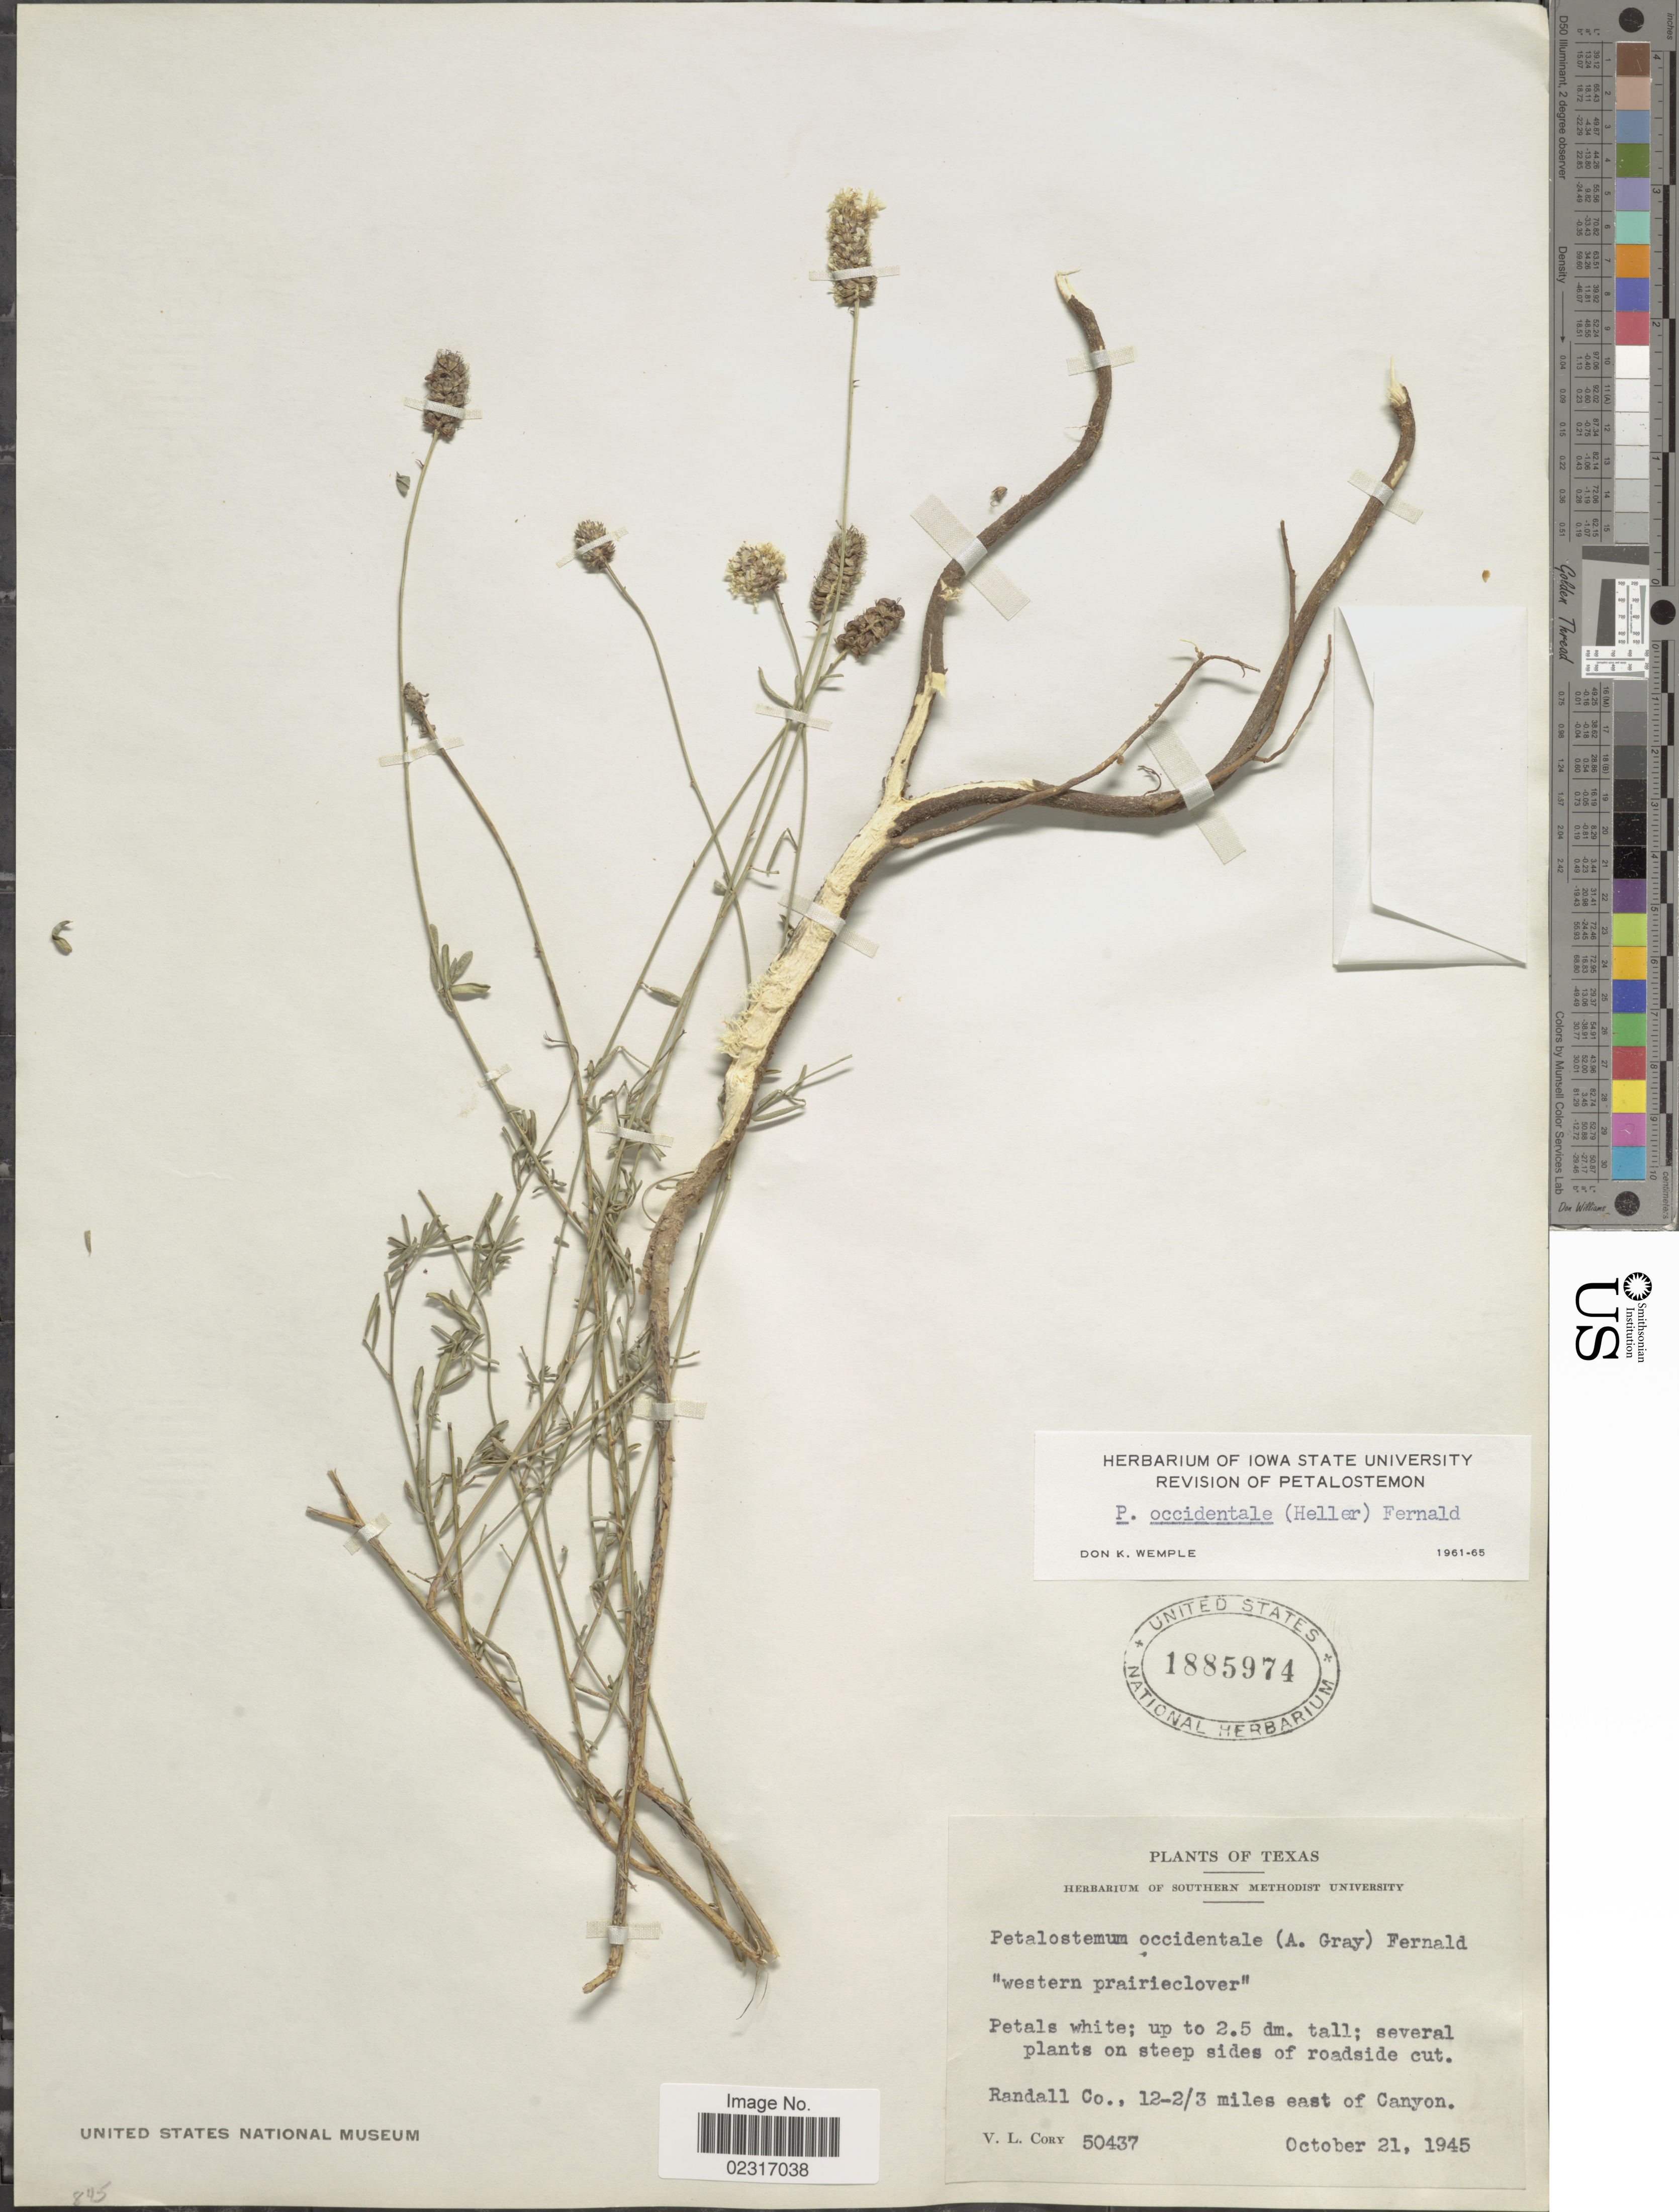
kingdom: Plantae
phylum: Tracheophyta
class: Magnoliopsida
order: Fabales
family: Fabaceae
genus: Dalea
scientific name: Dalea candida var. oligophylla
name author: (Torr) Shinners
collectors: V. Cory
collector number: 50437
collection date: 1945-10-21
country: United States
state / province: Texas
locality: Randall Co., 12-2/3 miles east of Canyon.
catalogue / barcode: US 1885974